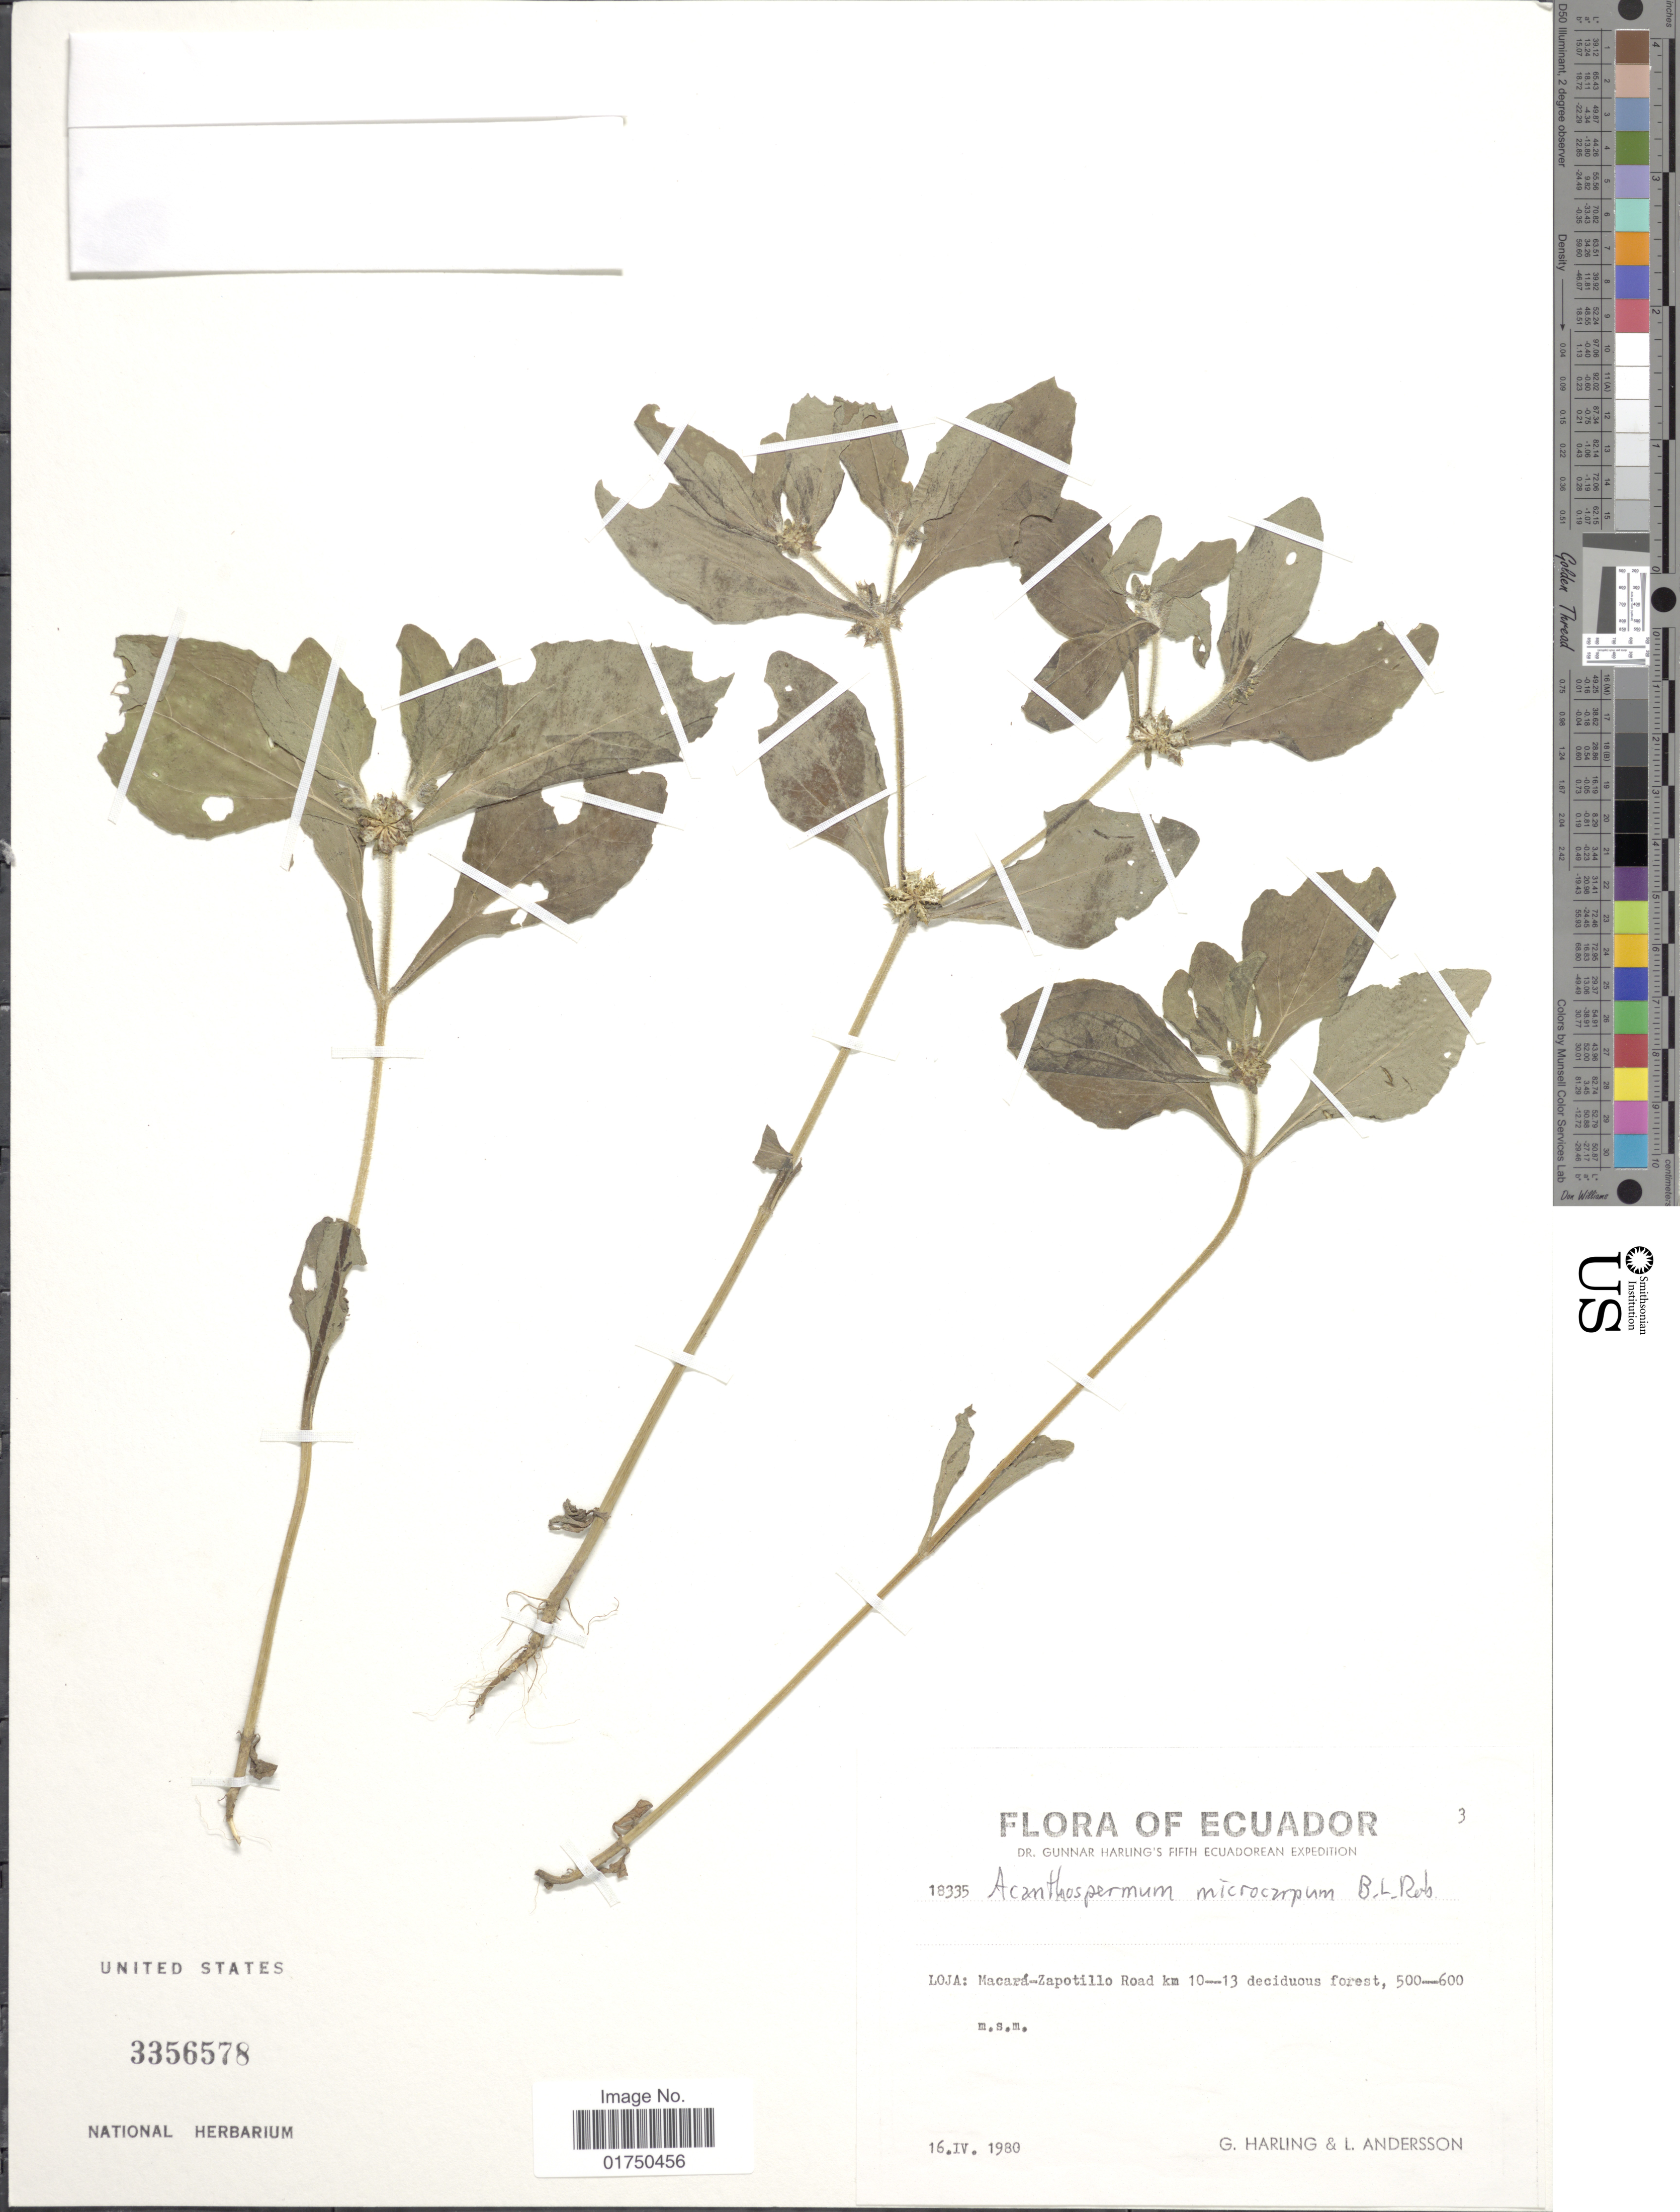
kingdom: Plantae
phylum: Tracheophyta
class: Magnoliopsida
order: Asterales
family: Asteraceae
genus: Acanthospermum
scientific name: Acanthospermum microcarpum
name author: B.L. Rob.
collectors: G. Harling & L. Andersson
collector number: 18335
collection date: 1980-04-16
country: Ecuador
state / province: Loja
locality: Loja: Macará-Zapotillo Road km 10-13 deciduous forest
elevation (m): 500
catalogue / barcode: US 3356578